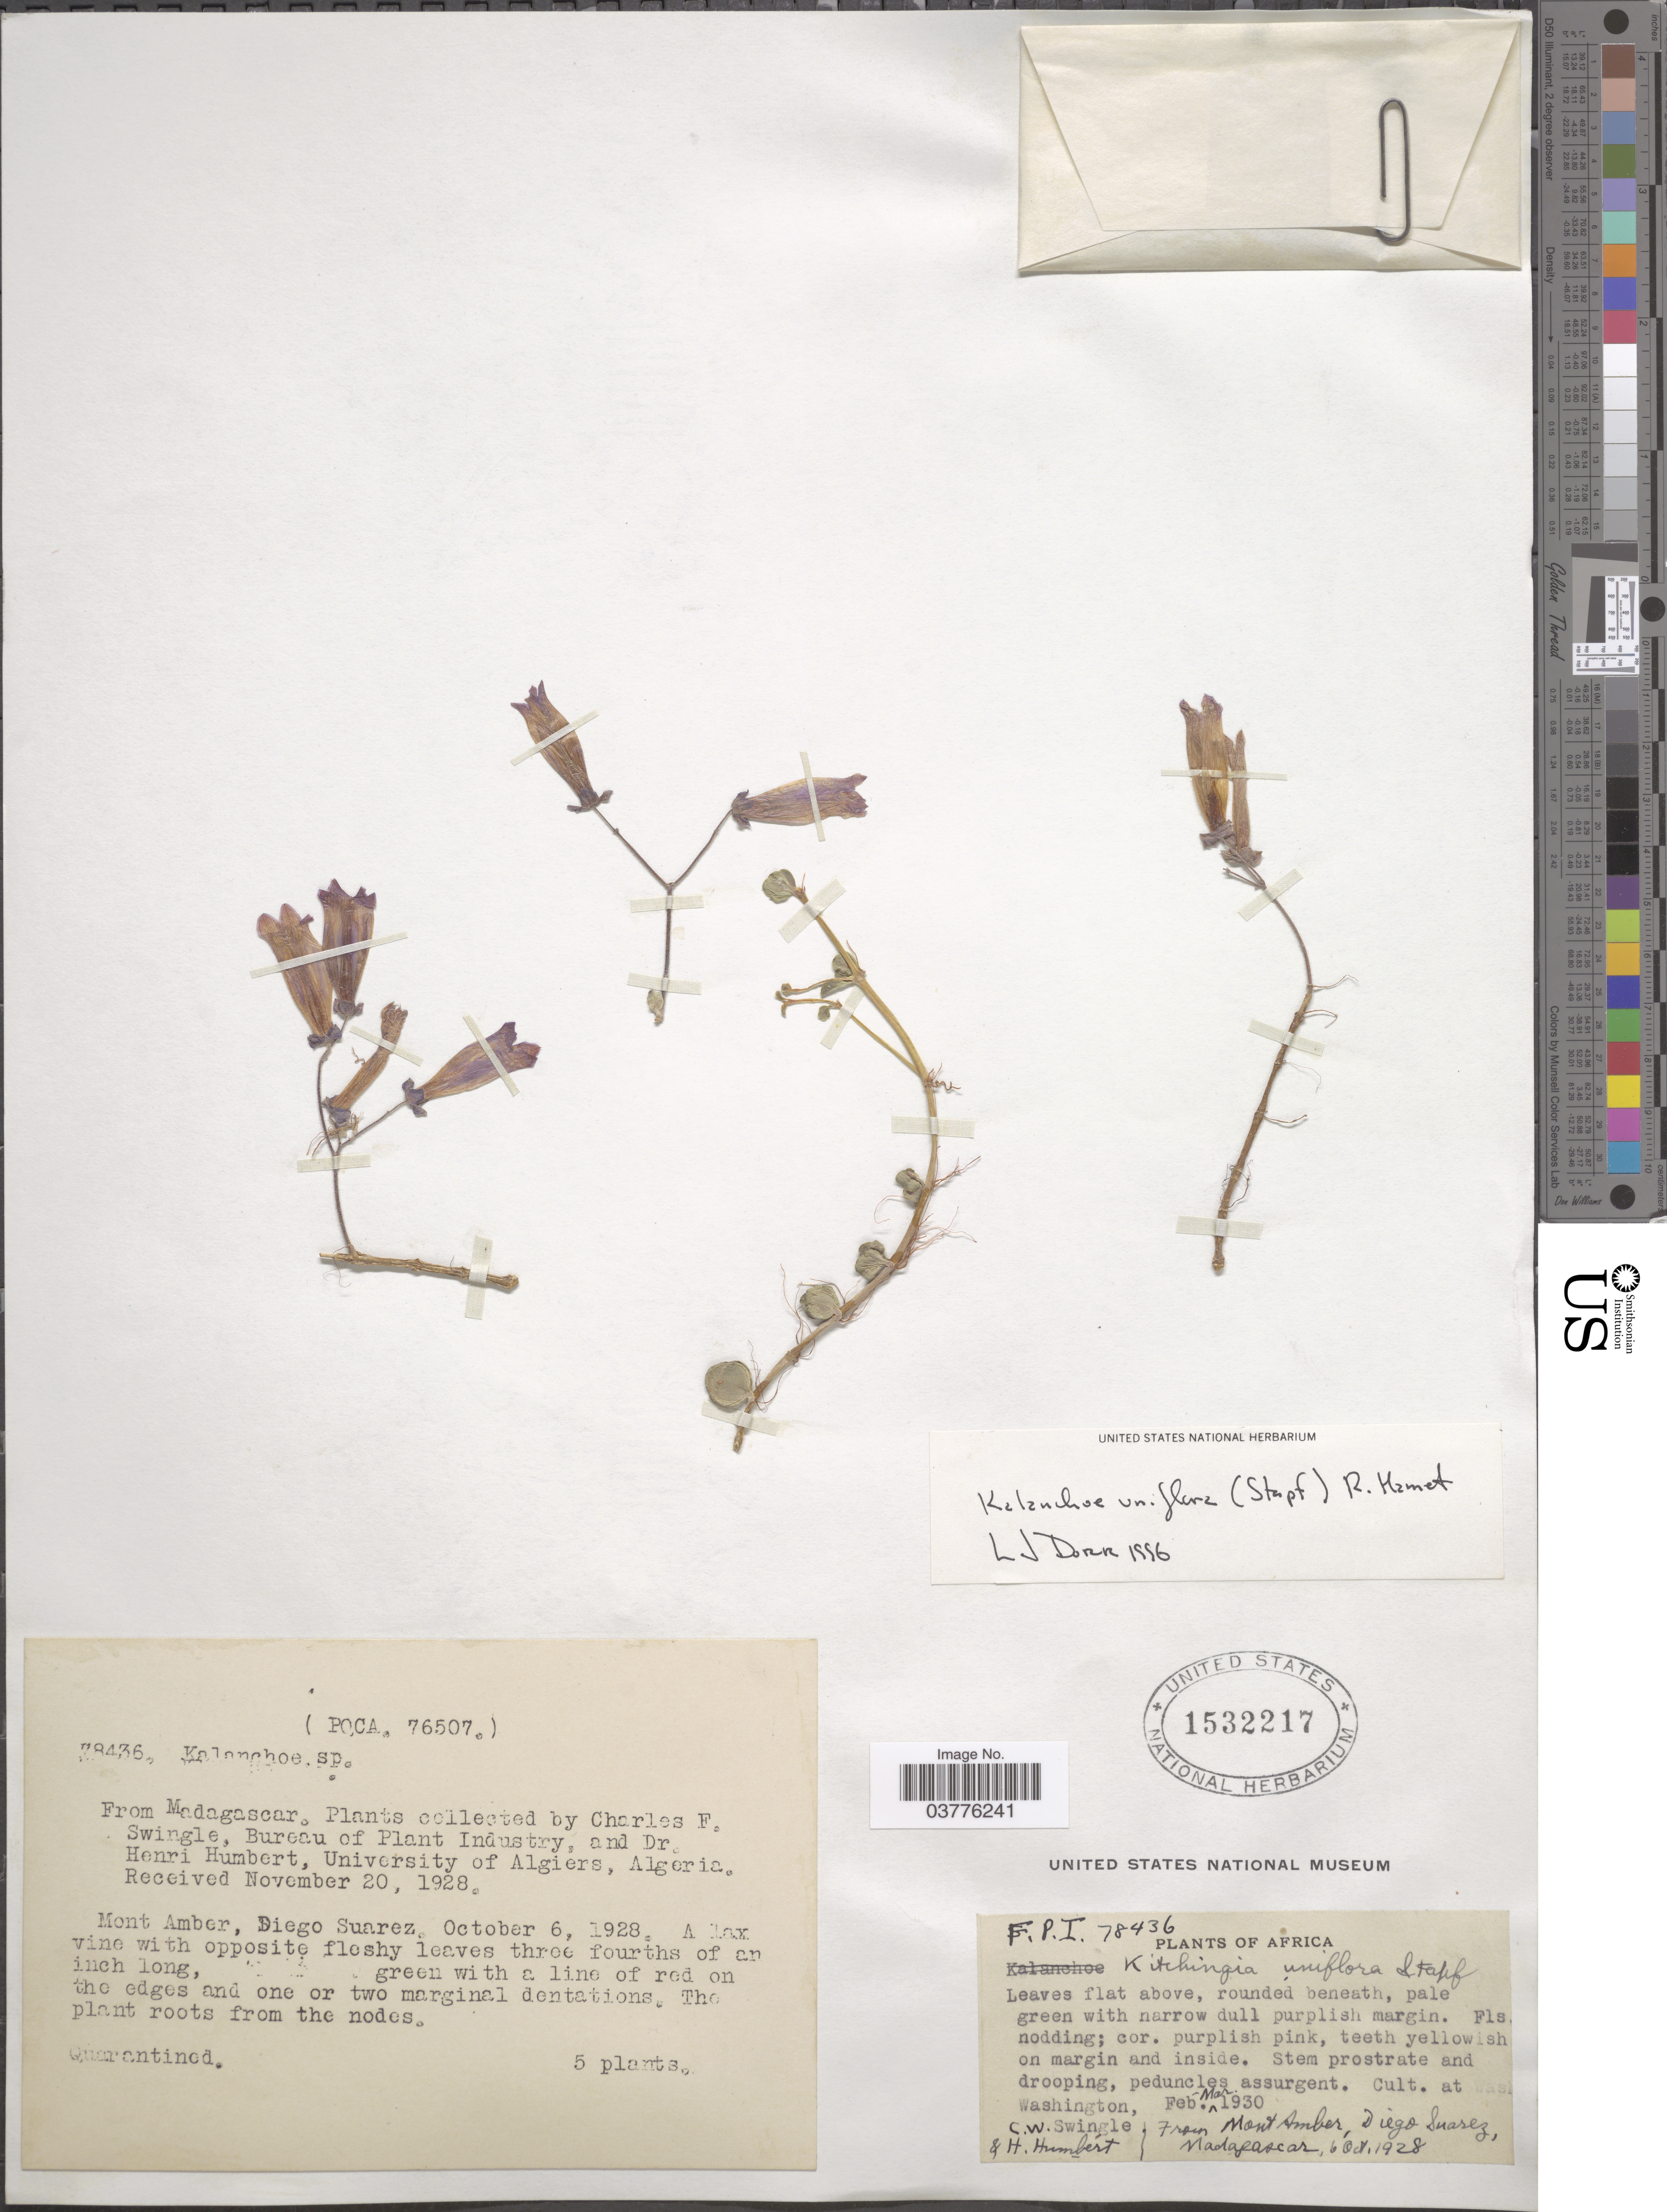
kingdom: Plantae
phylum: Tracheophyta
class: Magnoliopsida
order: Saxifragales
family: Crassulaceae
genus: Kalanchoe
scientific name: Kalanchoe uniflora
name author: (Stapf) Raym.-Hamet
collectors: C. Swingle & H. Humbert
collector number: FPI78436?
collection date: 1930-02/1930-03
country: United States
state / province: Washington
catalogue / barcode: US 1532217